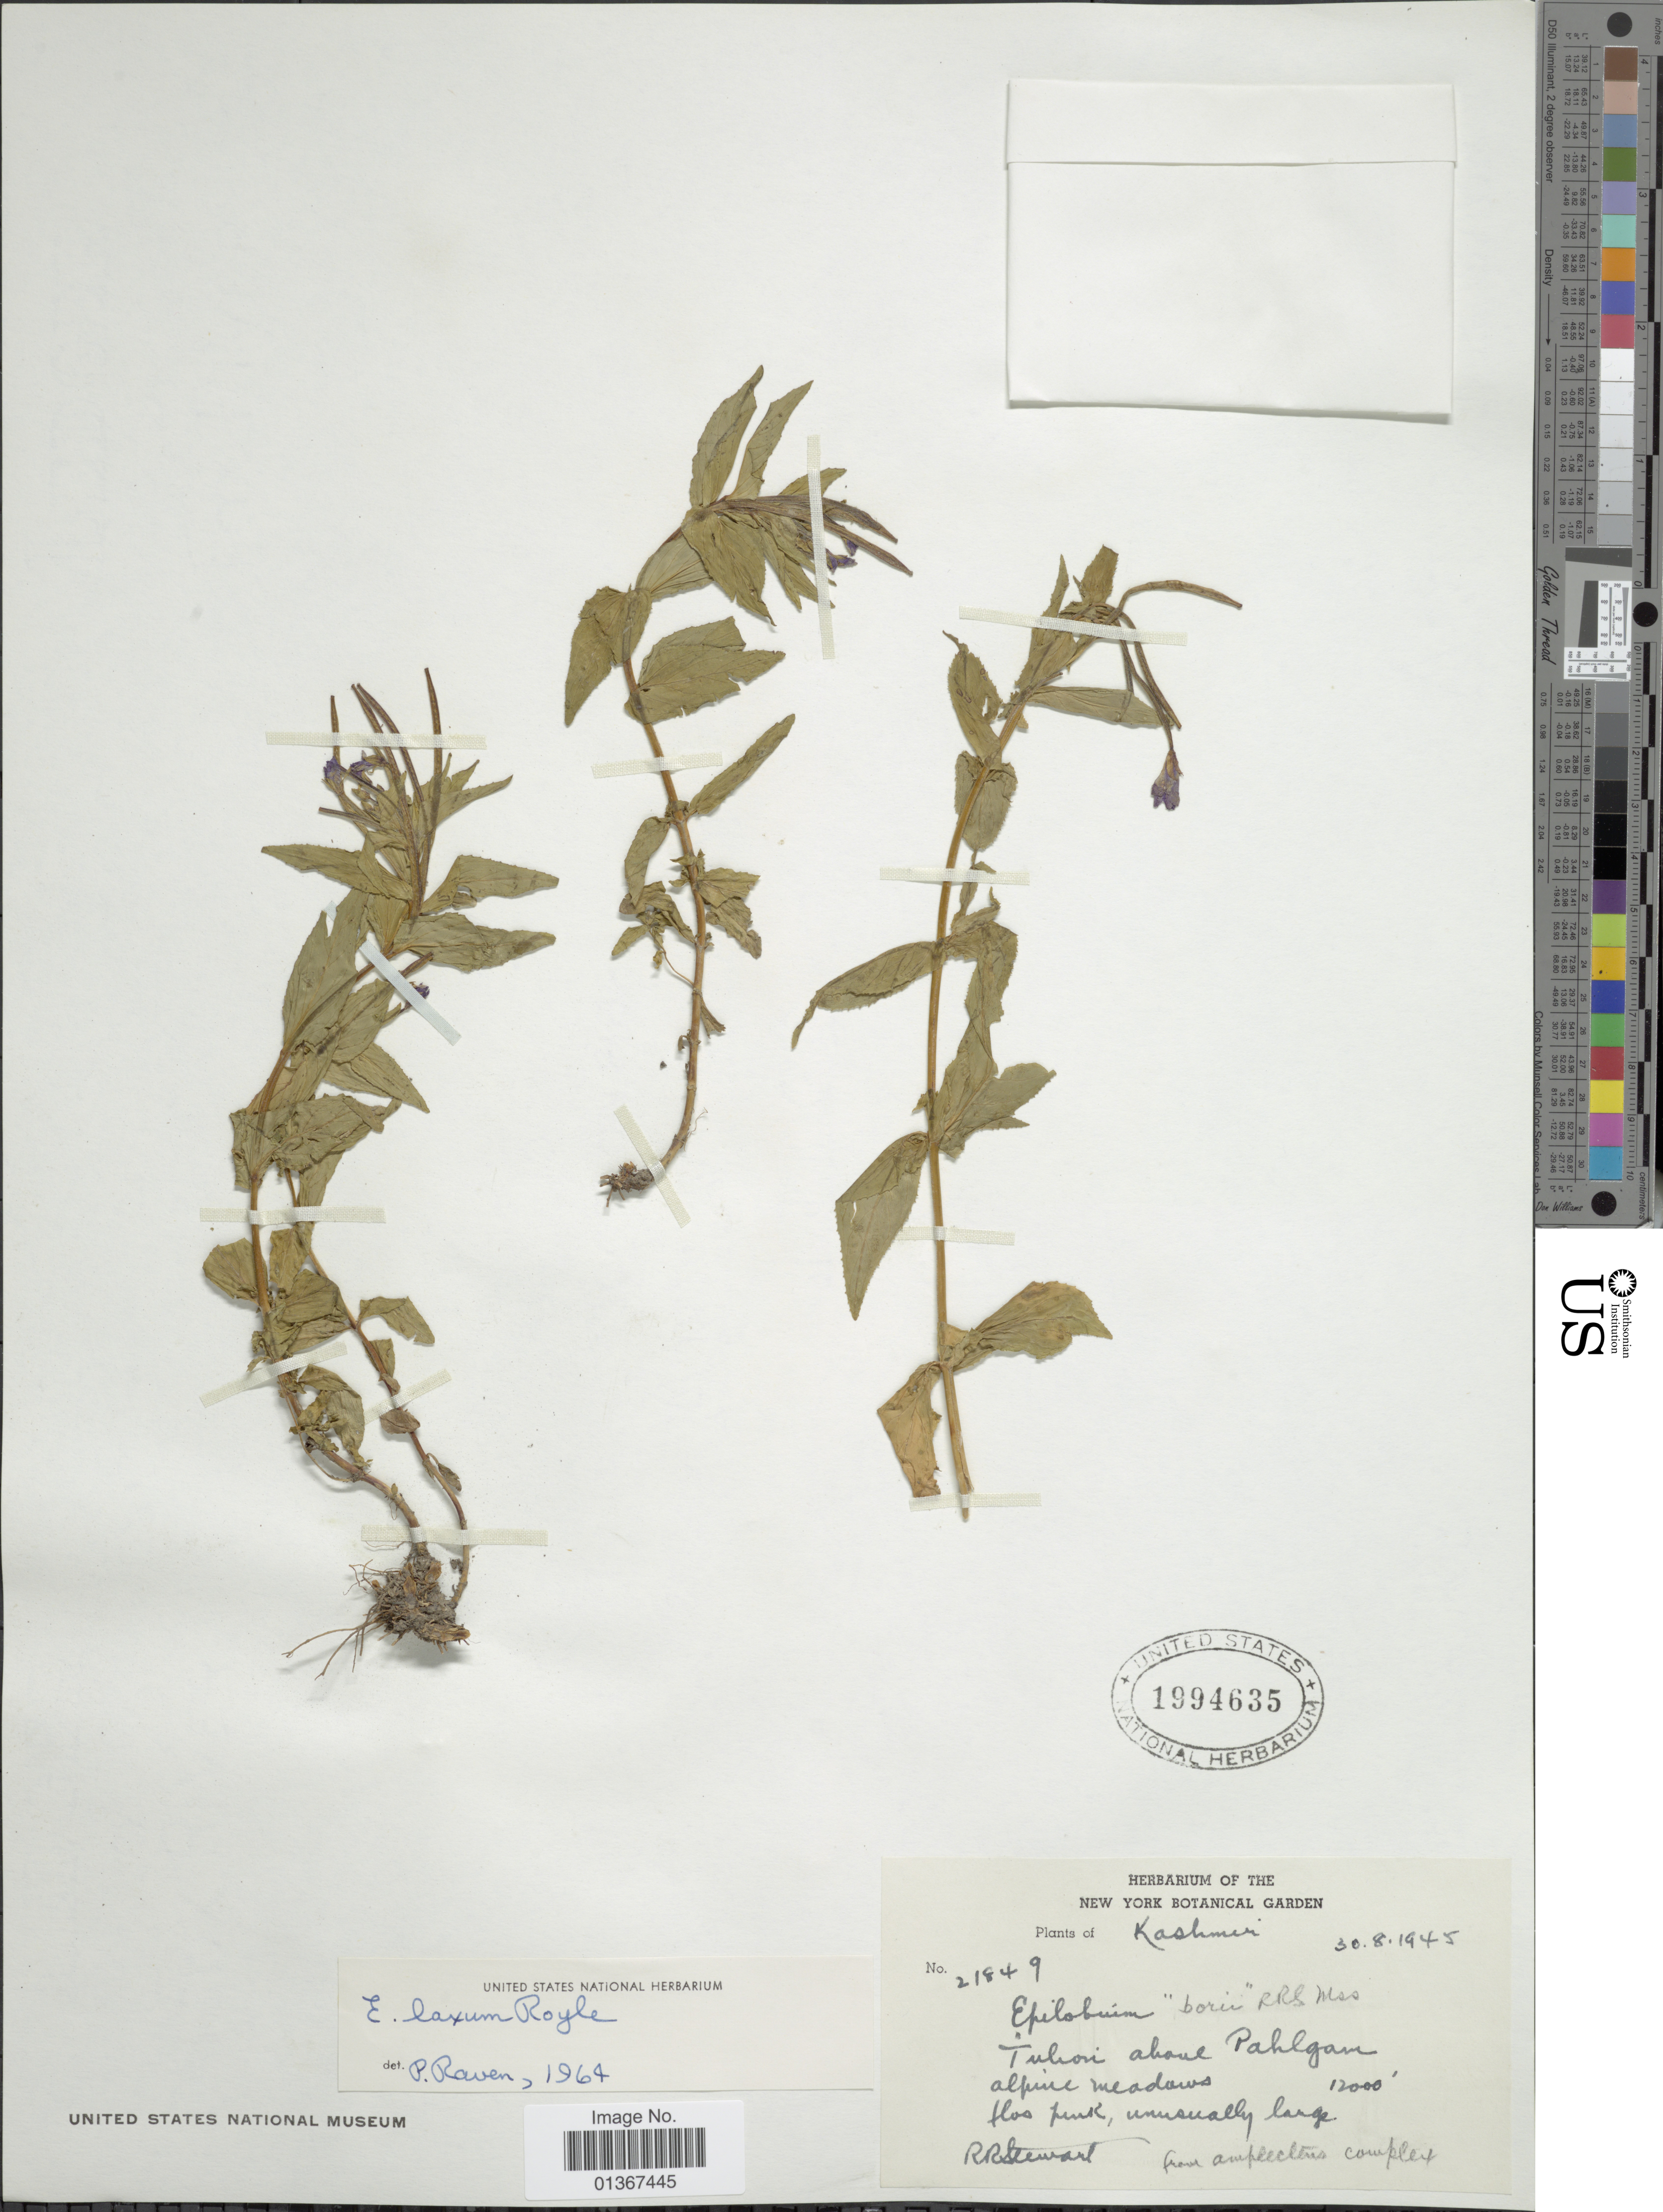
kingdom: Plantae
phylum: Tracheophyta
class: Magnoliopsida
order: Myrtales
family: Onagraceae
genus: Epilobium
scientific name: Epilobium laxum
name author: Royle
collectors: R. R. Stewart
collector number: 21849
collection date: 1945-08-30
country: India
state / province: Jammu and Kashmir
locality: Kashmir. Tulion above Pahlgan. alpine meadows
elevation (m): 3658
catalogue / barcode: US 1994635